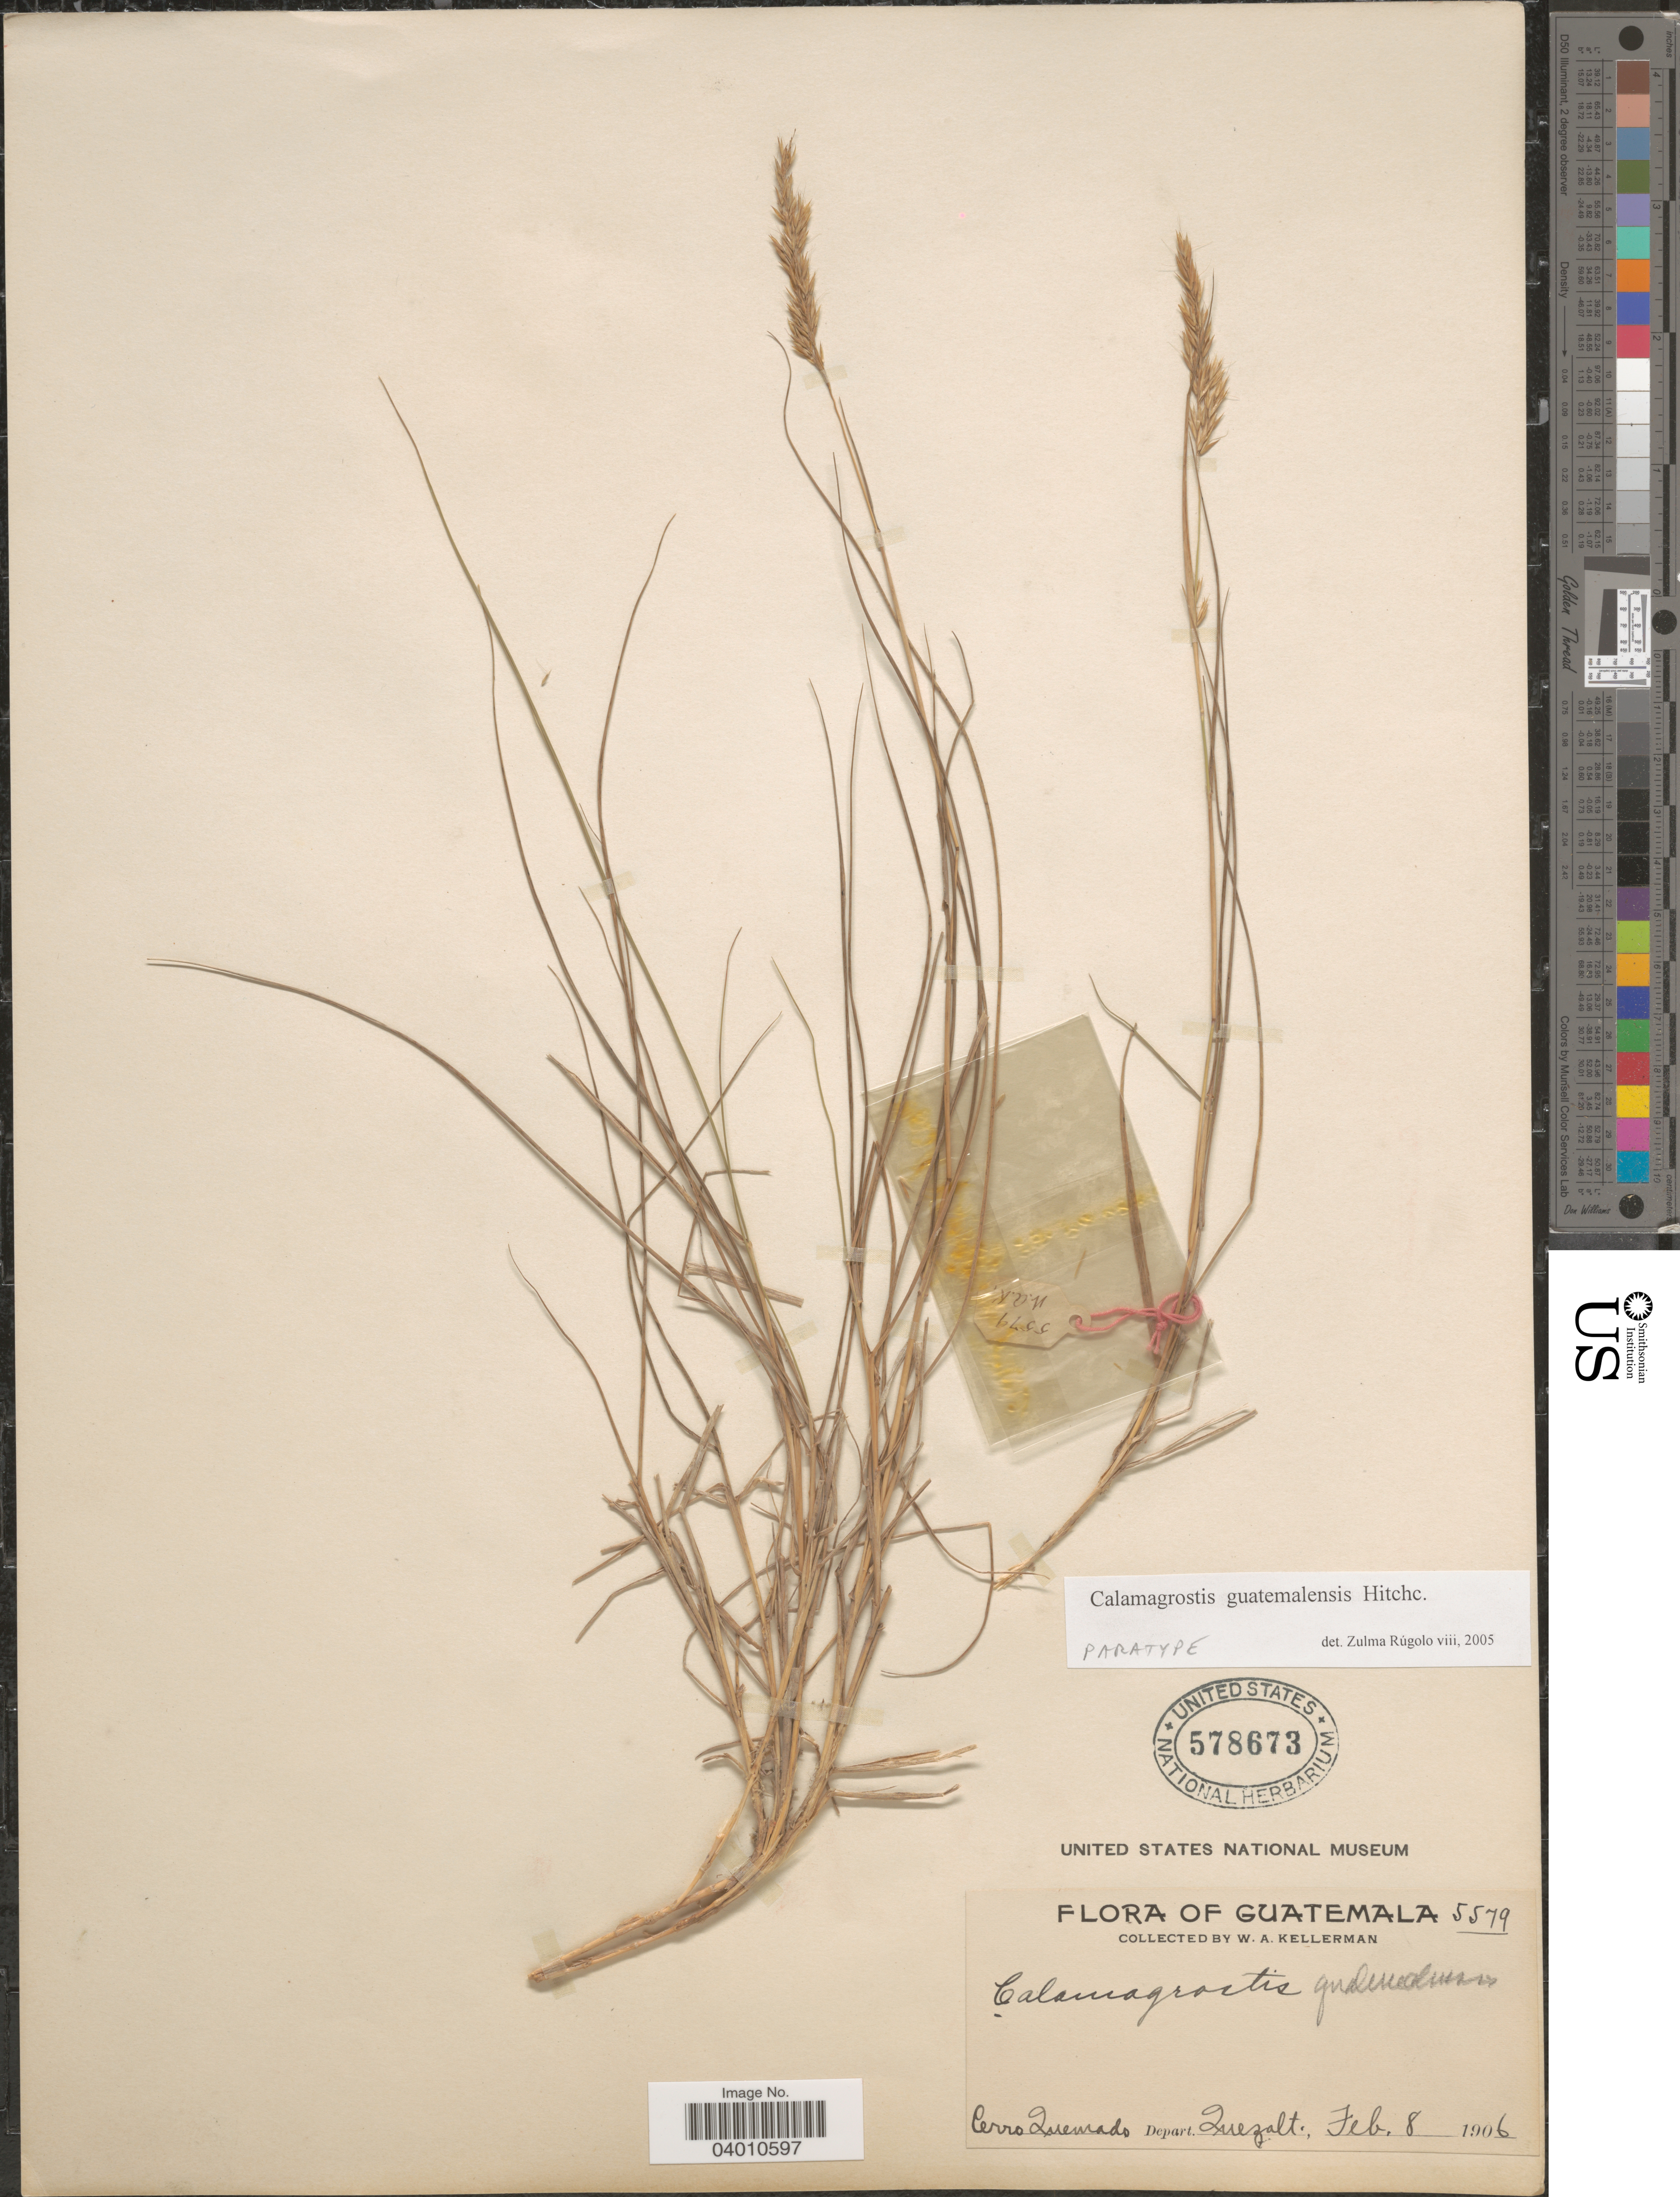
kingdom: Plantae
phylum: Tracheophyta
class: Liliopsida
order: Poales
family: Poaceae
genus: Peyritschia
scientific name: Peyritschia guatemalensis ined.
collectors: W. Kellerman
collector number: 5579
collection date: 1906-02-08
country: Guatemala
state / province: Quetzaltenango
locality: Cerro Quemado. Depart. Quezalt.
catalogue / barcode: US 578673